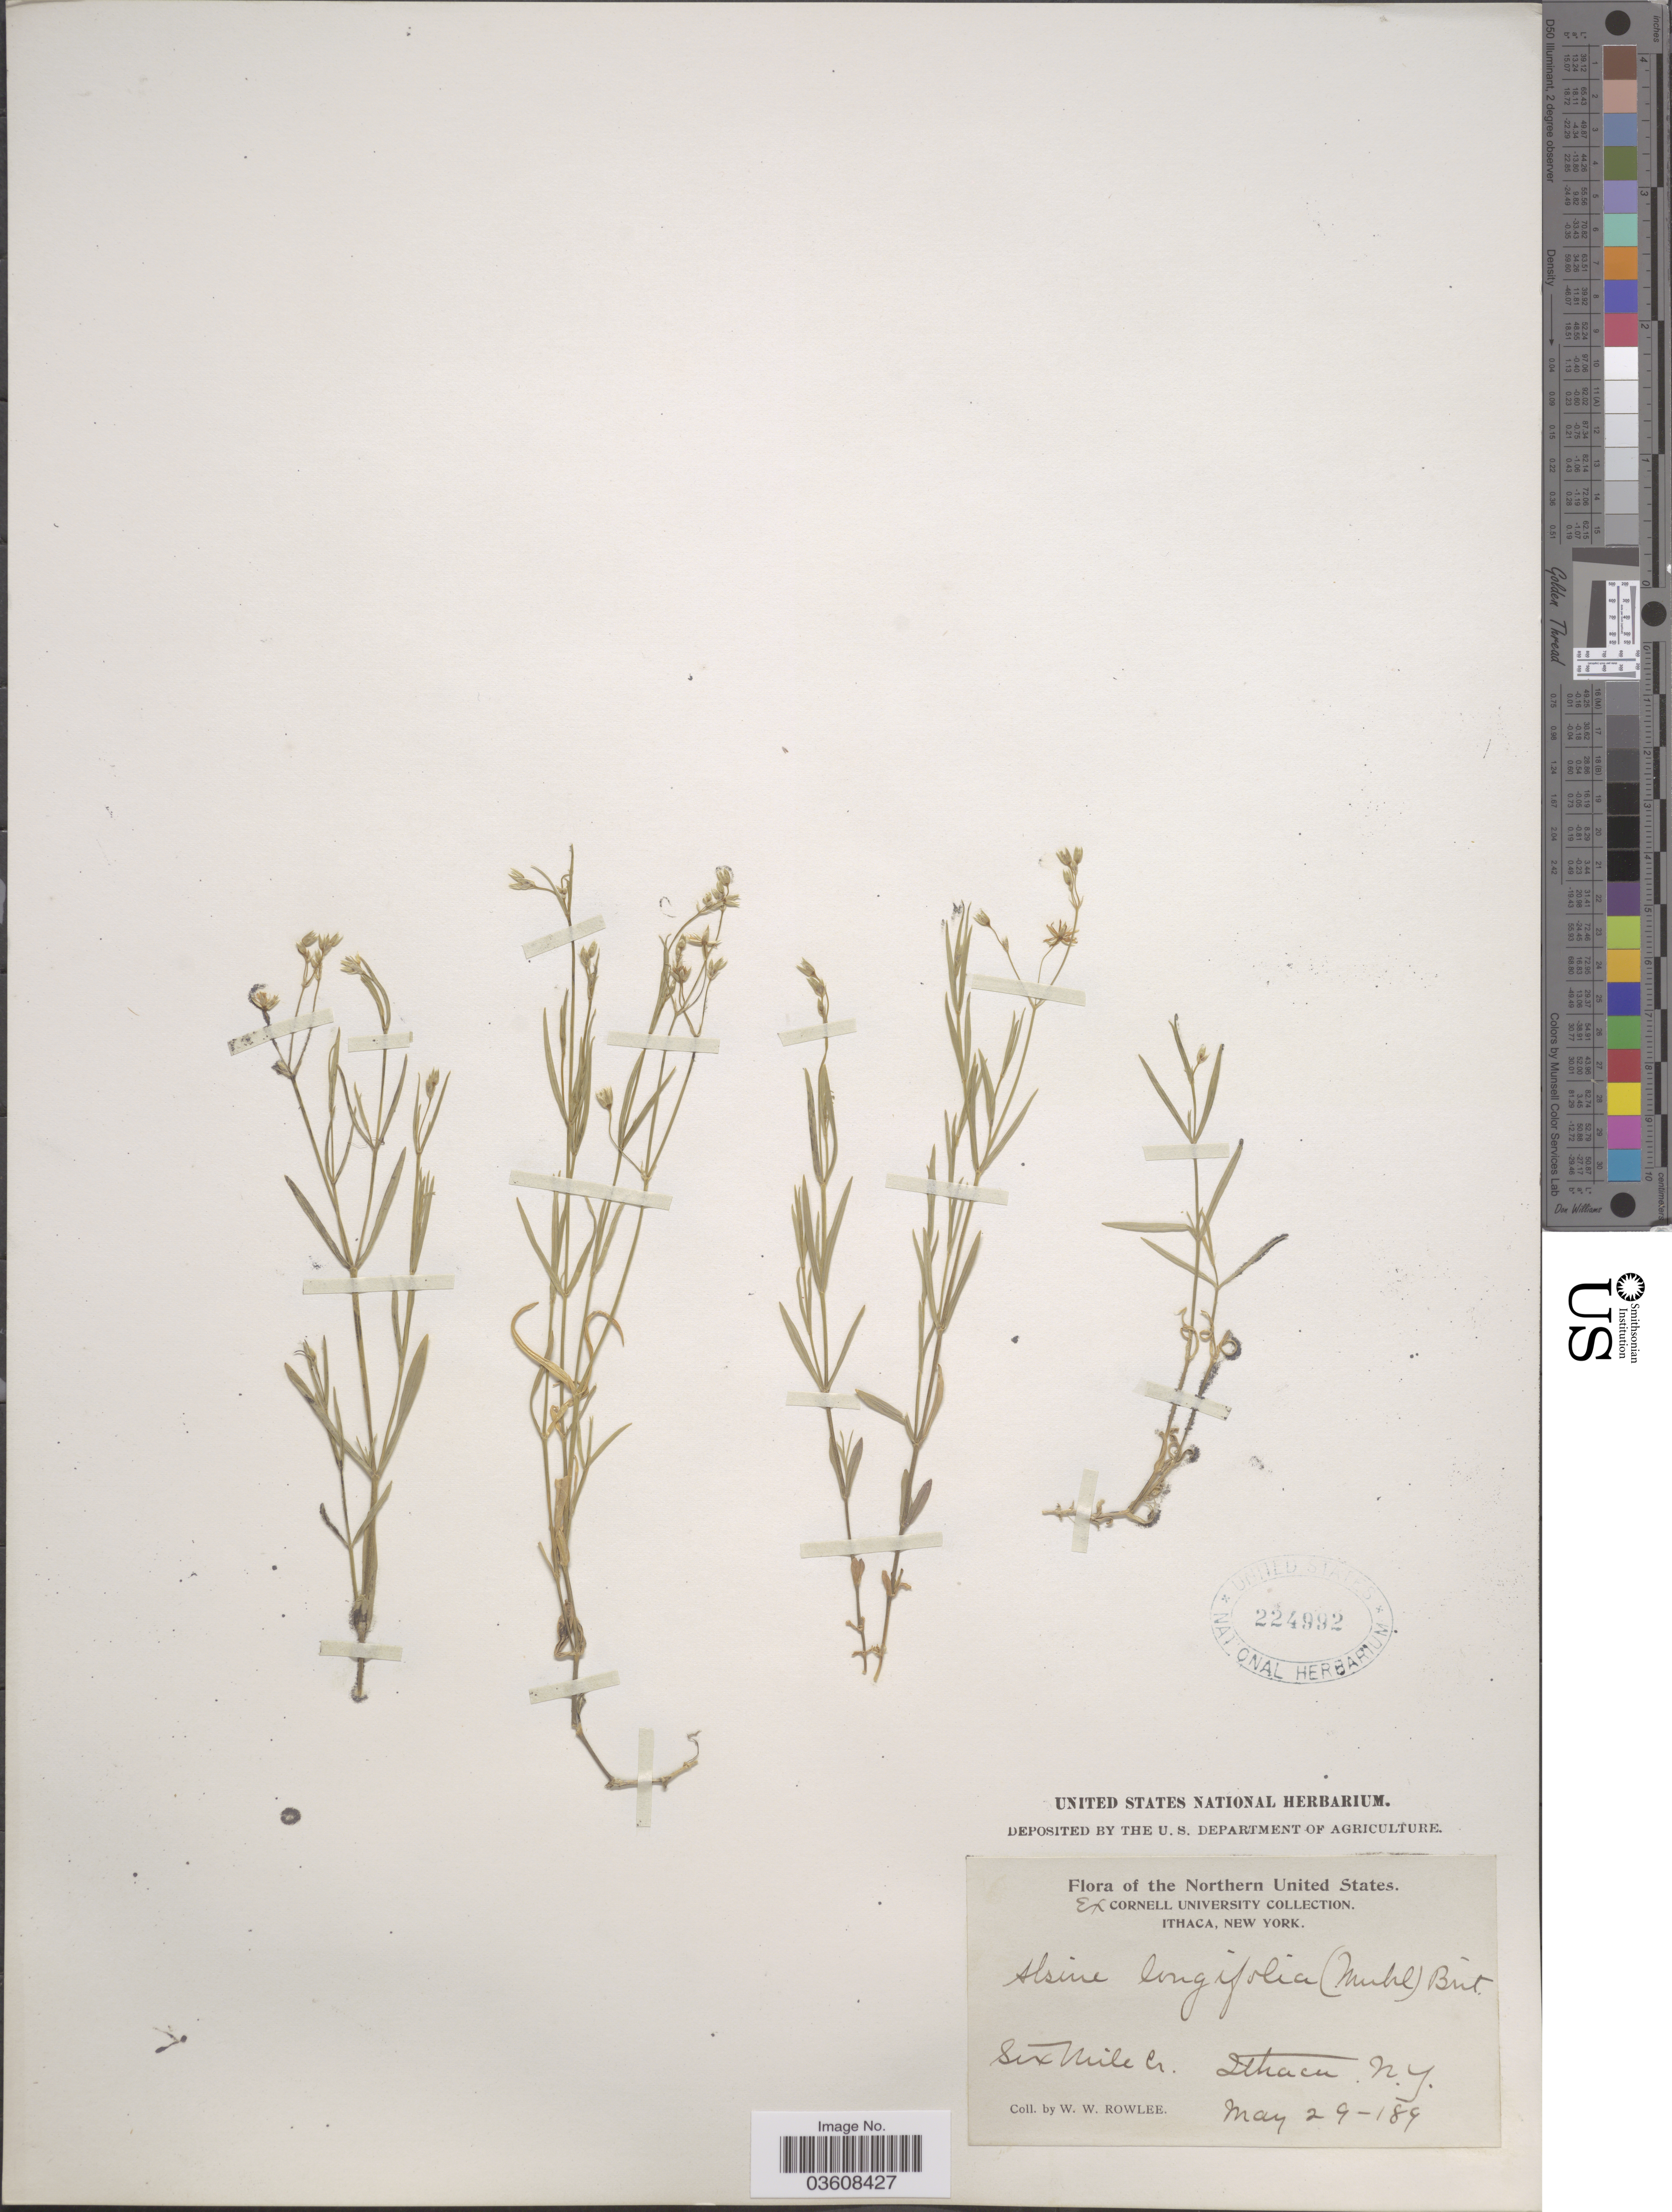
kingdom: Plantae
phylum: Tracheophyta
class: Magnoliopsida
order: Caryophyllales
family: Caryophyllaceae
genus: Stellaria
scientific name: Stellaria longifolia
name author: Muhl. ex Willd.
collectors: W. W. Rowlee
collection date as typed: May 29-189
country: United States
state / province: New York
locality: Northern United States. Six Mile Cr. Ithaca.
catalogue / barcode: US 224992